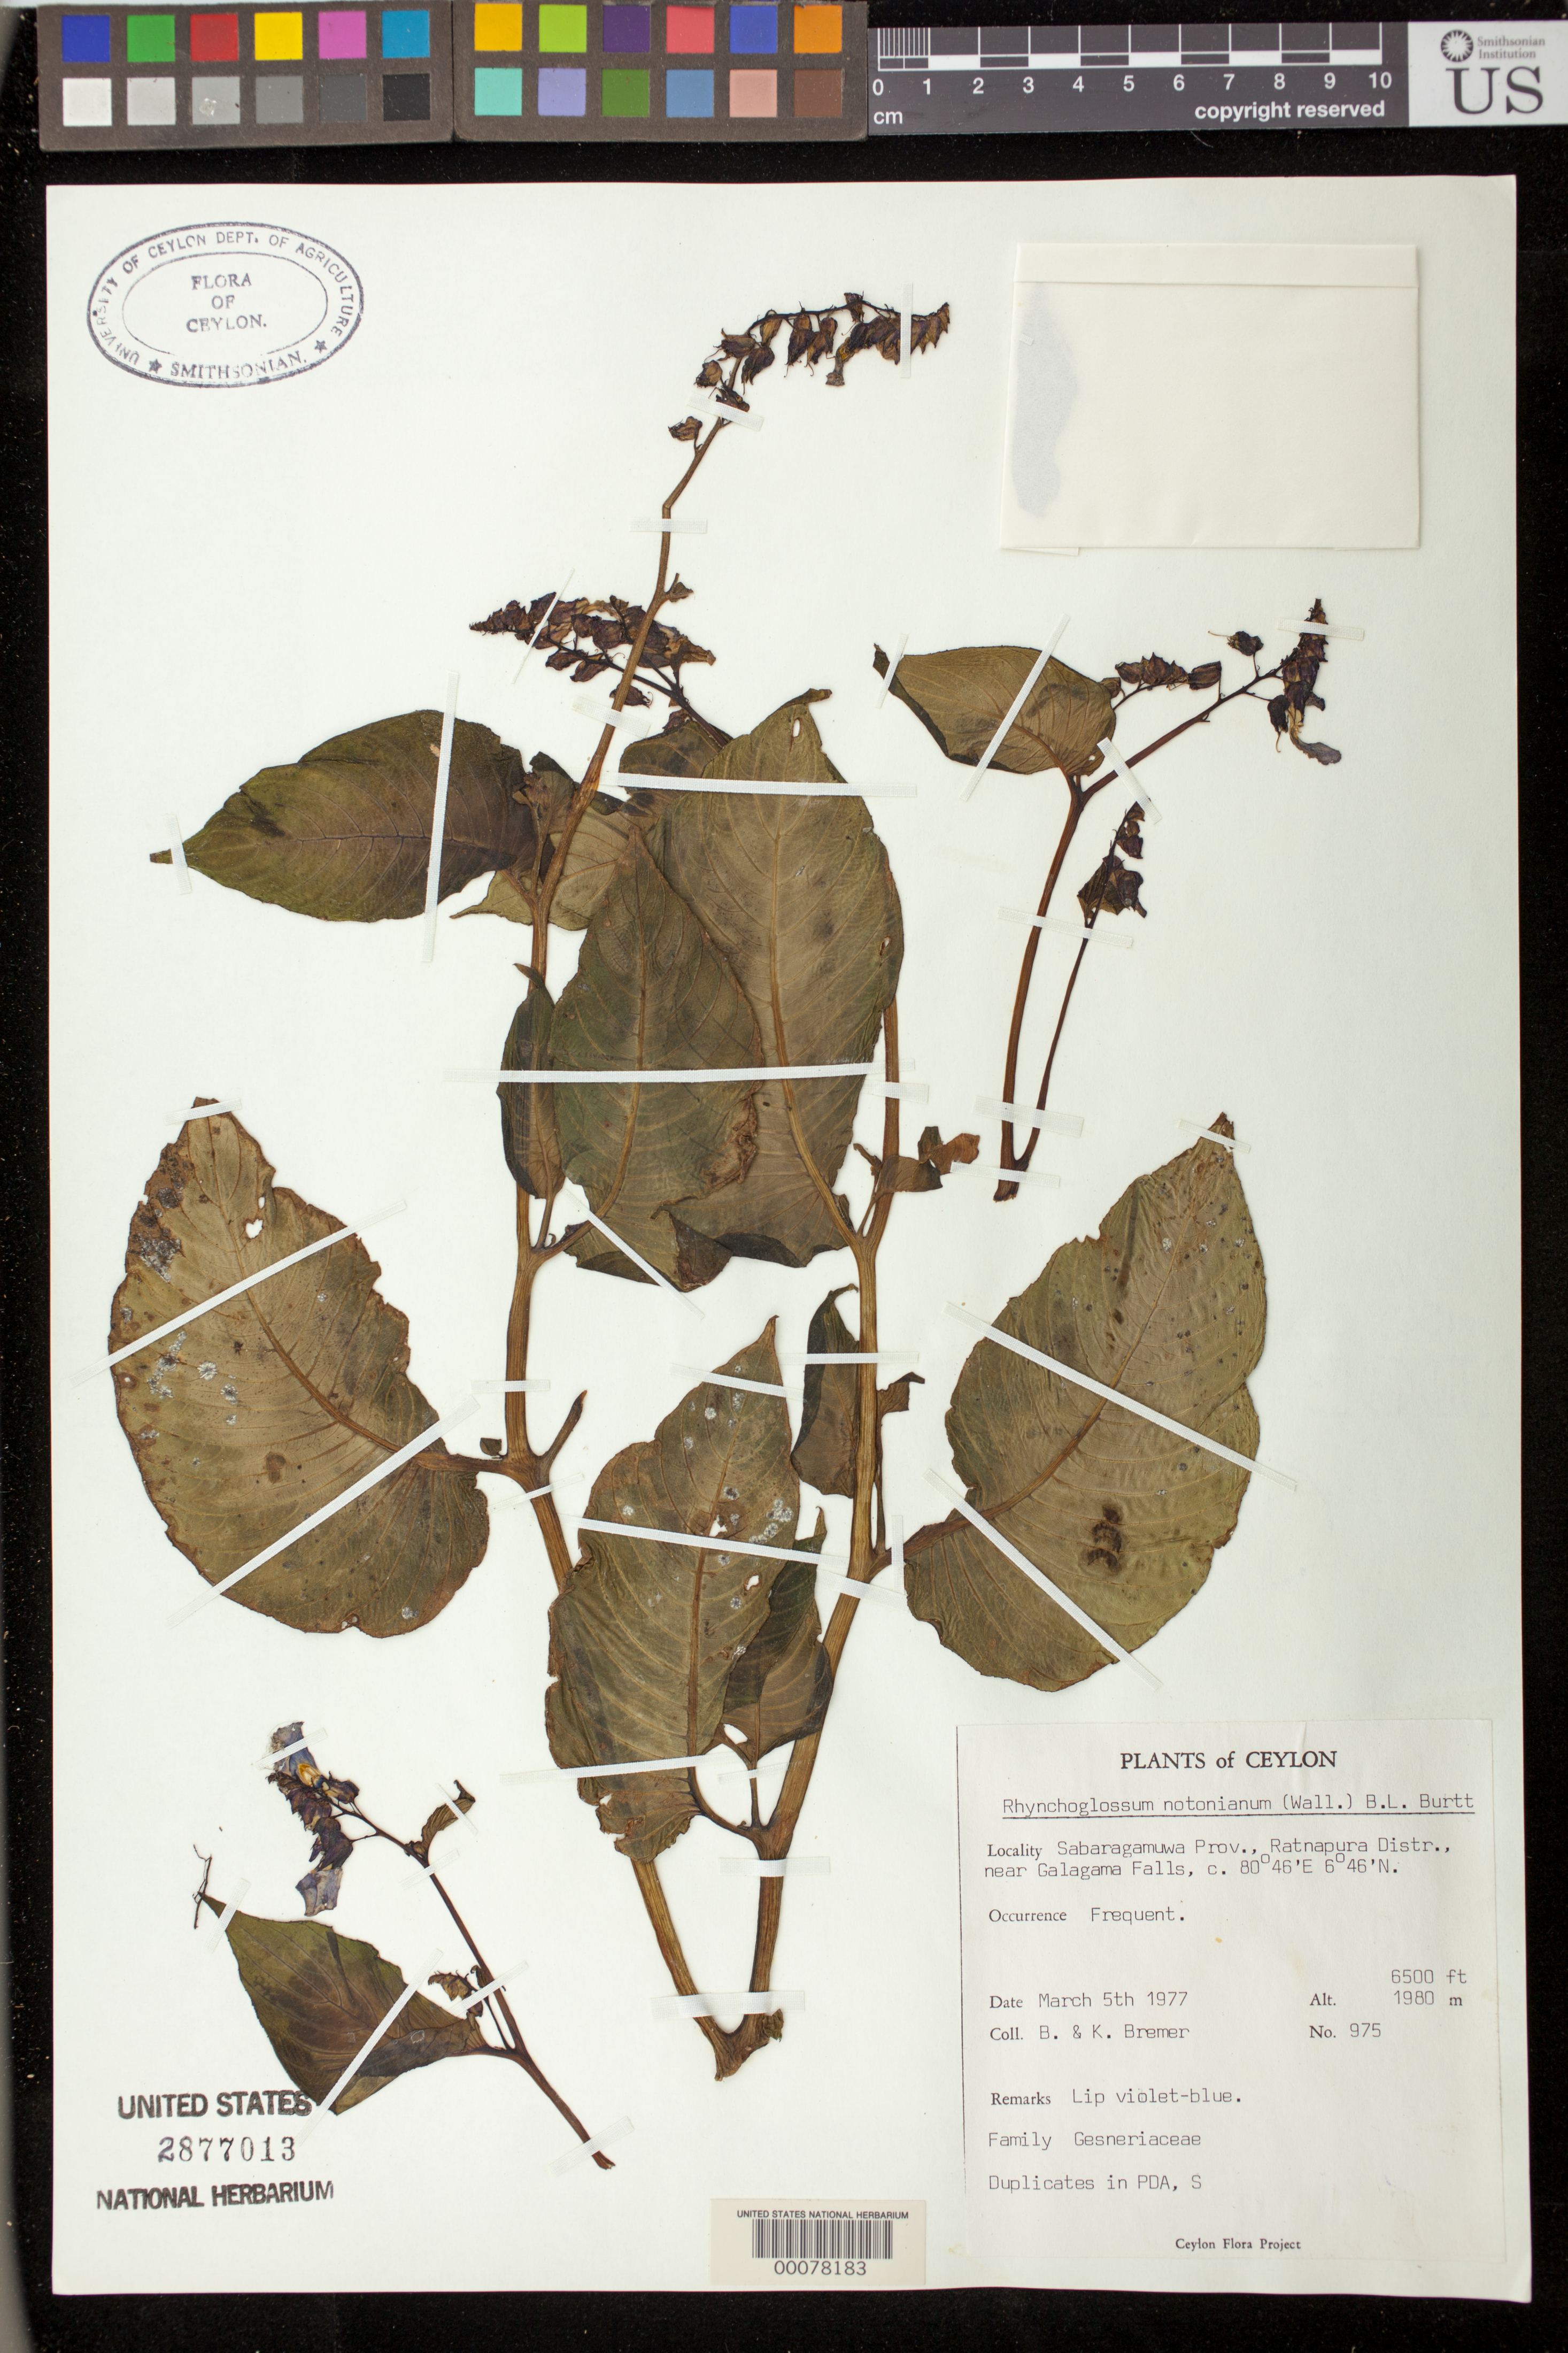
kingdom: Plantae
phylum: Tracheophyta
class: Magnoliopsida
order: Lamiales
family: Gesneriaceae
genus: Rhynchoglossum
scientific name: Rhynchoglossum notonianum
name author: (Wall.) B.L. Burtt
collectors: B. Bremer & K. Bremer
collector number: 975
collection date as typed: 05 Mar 1977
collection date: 1977-03-05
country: Sri Lanka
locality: Sabaragamuwa prov, ratnapura dist, near galagama falls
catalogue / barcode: US 2877013